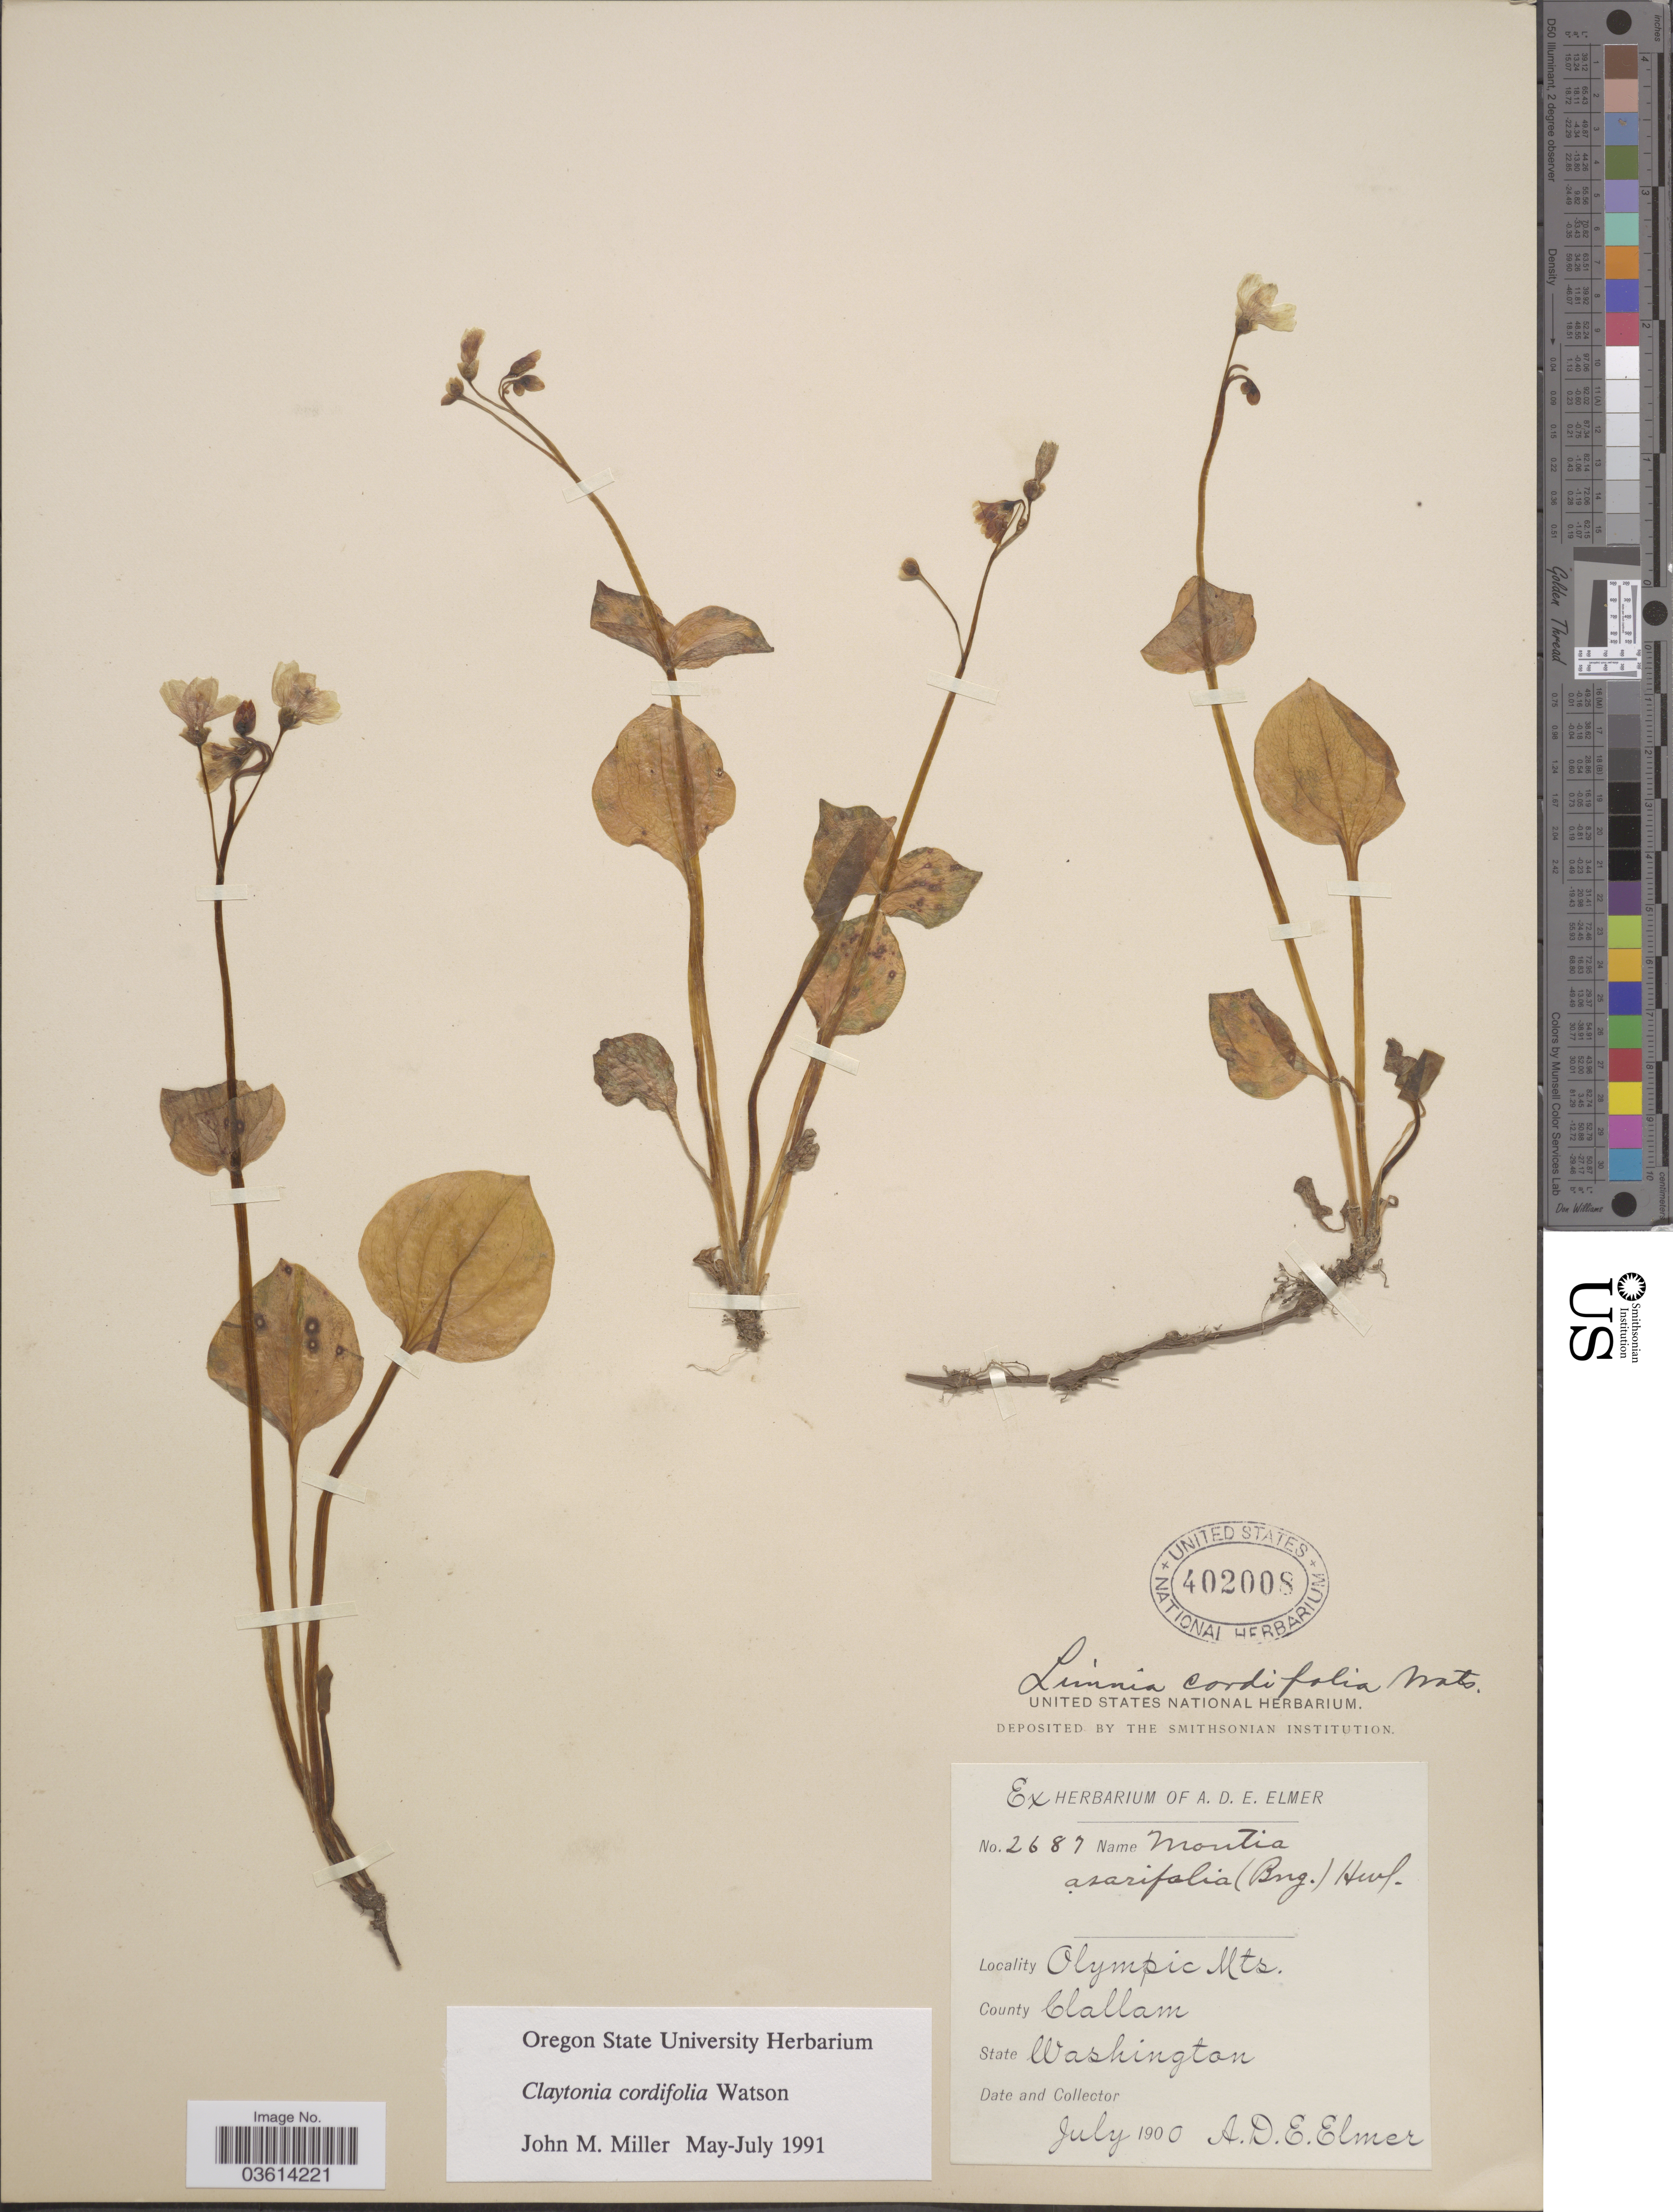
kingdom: Plantae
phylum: Tracheophyta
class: Magnoliopsida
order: Caryophyllales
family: Montiaceae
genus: Claytonia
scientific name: Claytonia cordifolia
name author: S. Watson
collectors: A. D. E. Elmer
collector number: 2687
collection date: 1900-07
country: United States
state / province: Washington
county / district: Clallam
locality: Olympic Mts. County Clallam.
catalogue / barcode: US 402008